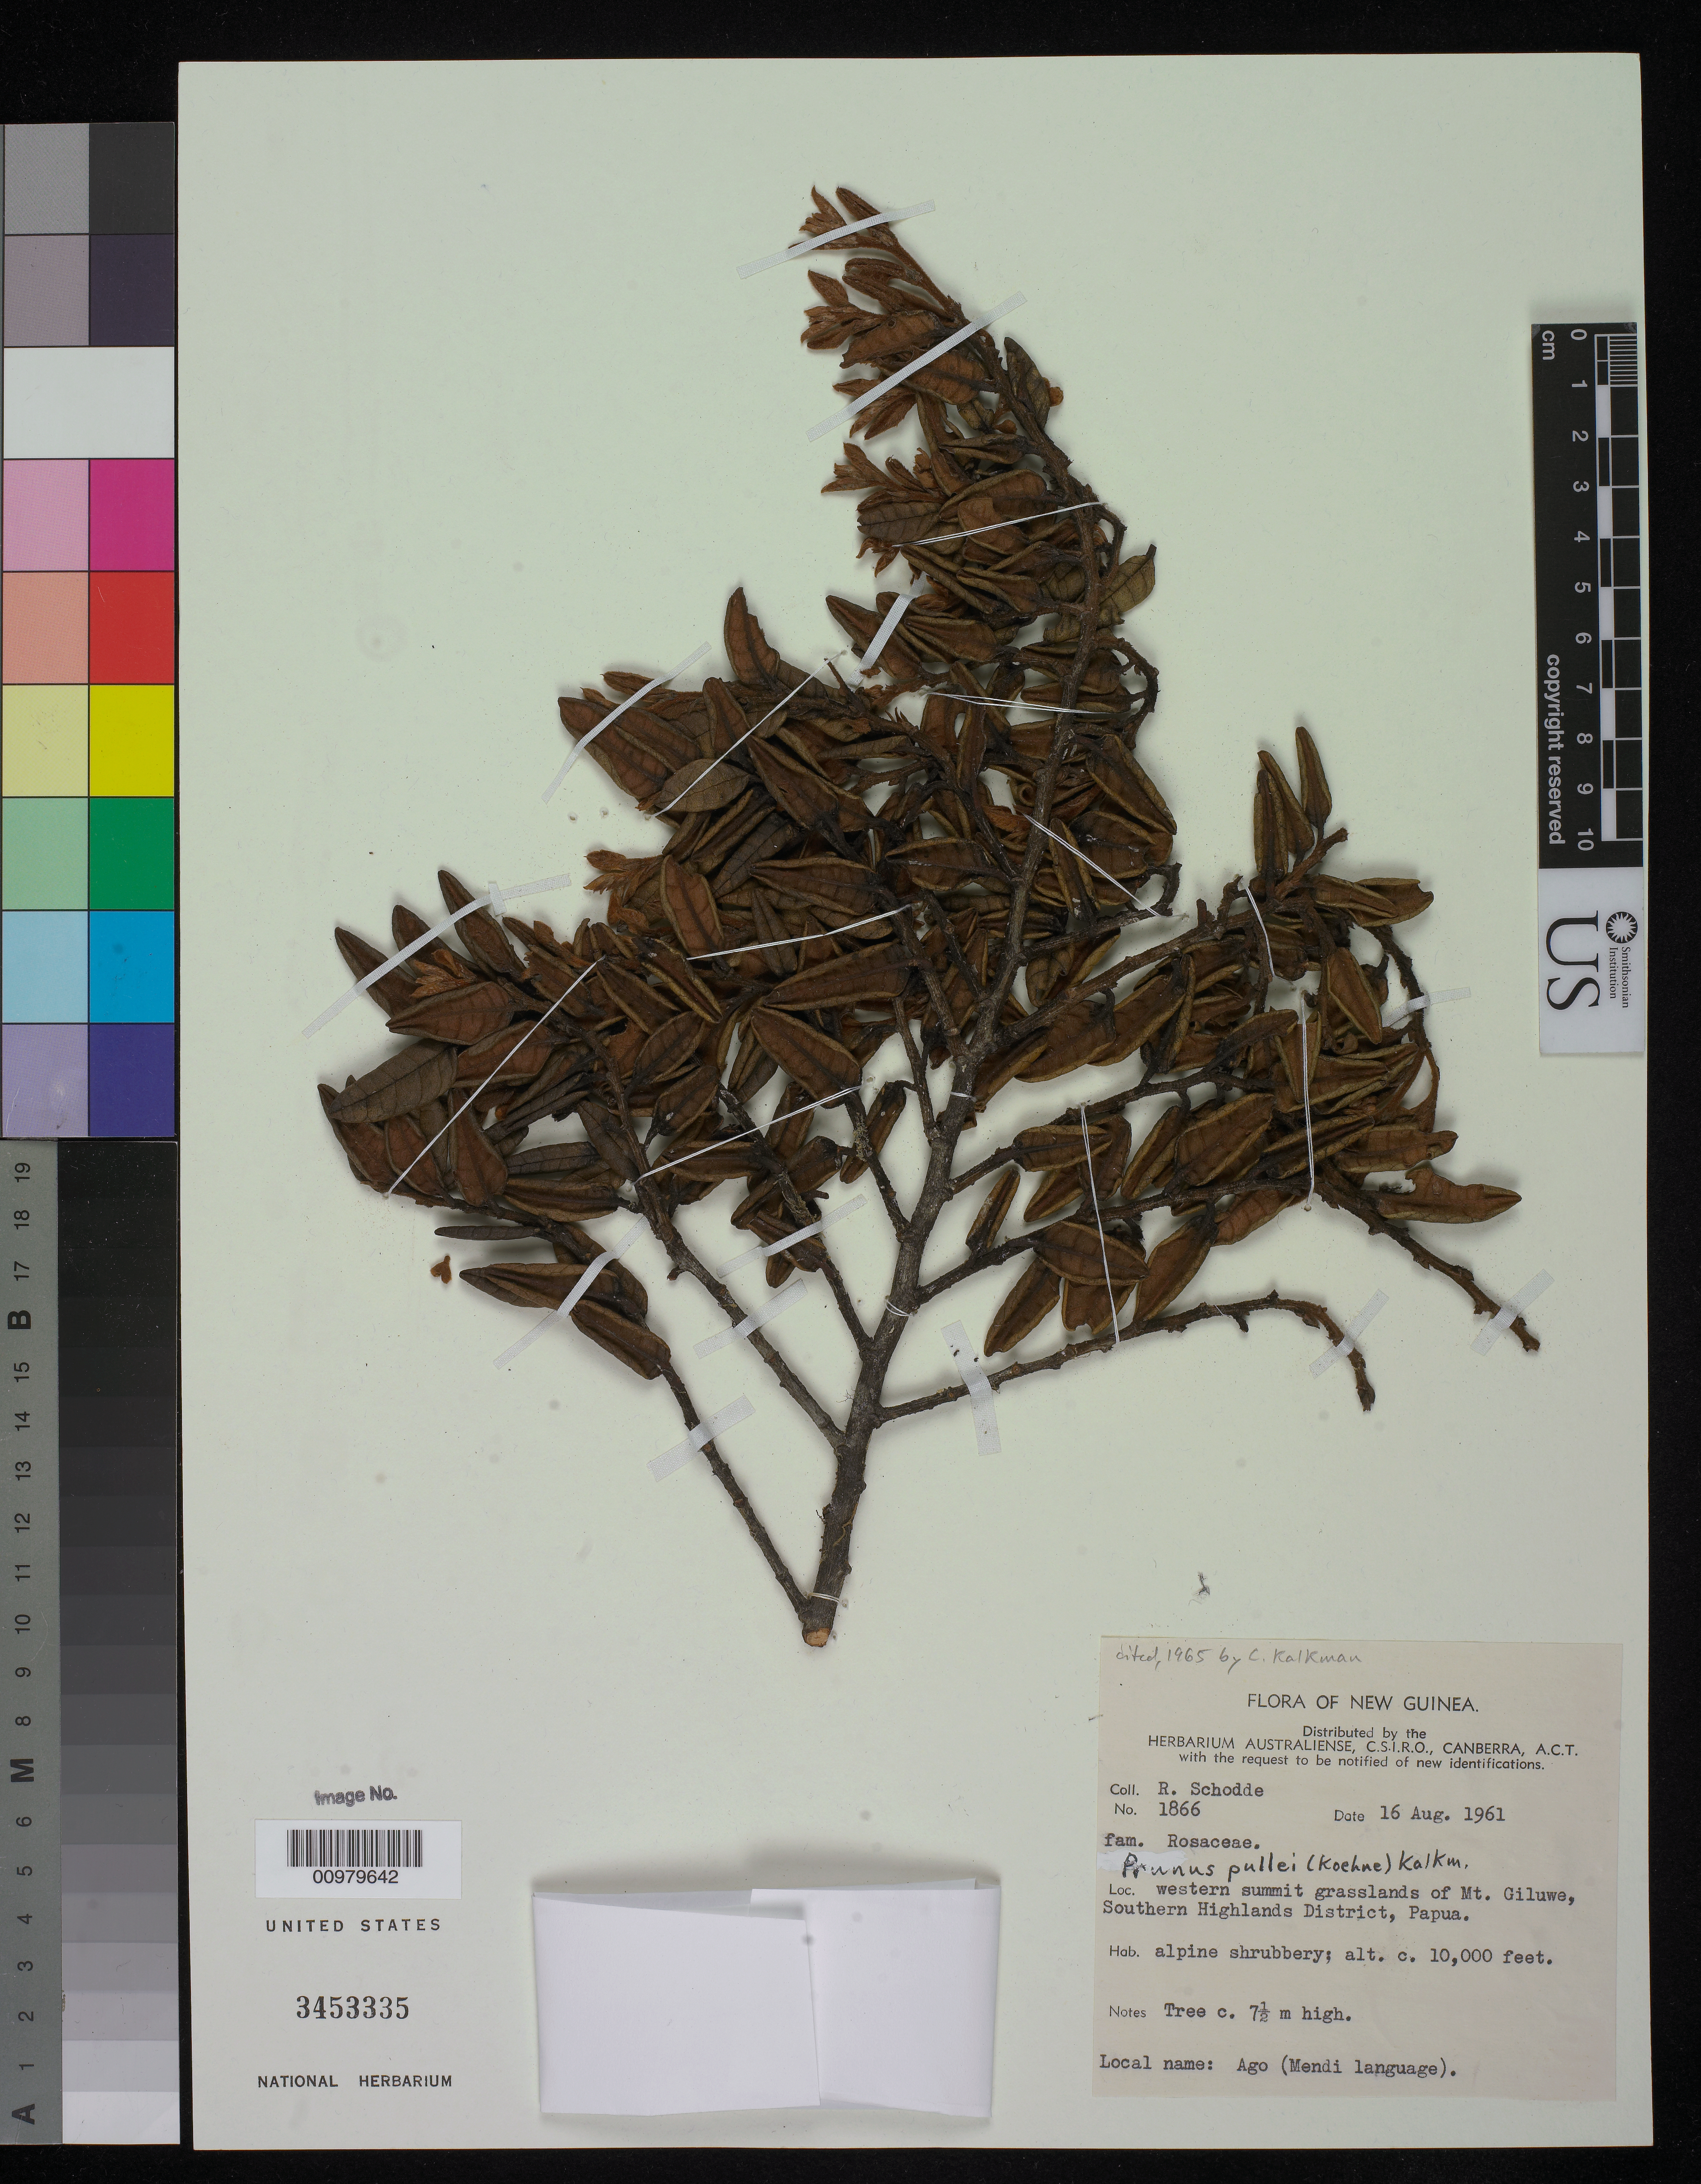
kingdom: Plantae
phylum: Tracheophyta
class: Magnoliopsida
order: Rosales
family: Rosaceae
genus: Prunus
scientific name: Prunus pullei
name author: (Koehne) Kalkman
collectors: R. Schodde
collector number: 1866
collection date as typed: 16 Aug 1961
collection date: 1961-08-16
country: Papua New Guinea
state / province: Southern Highlands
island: New Guinea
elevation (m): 3048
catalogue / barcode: US 3453335